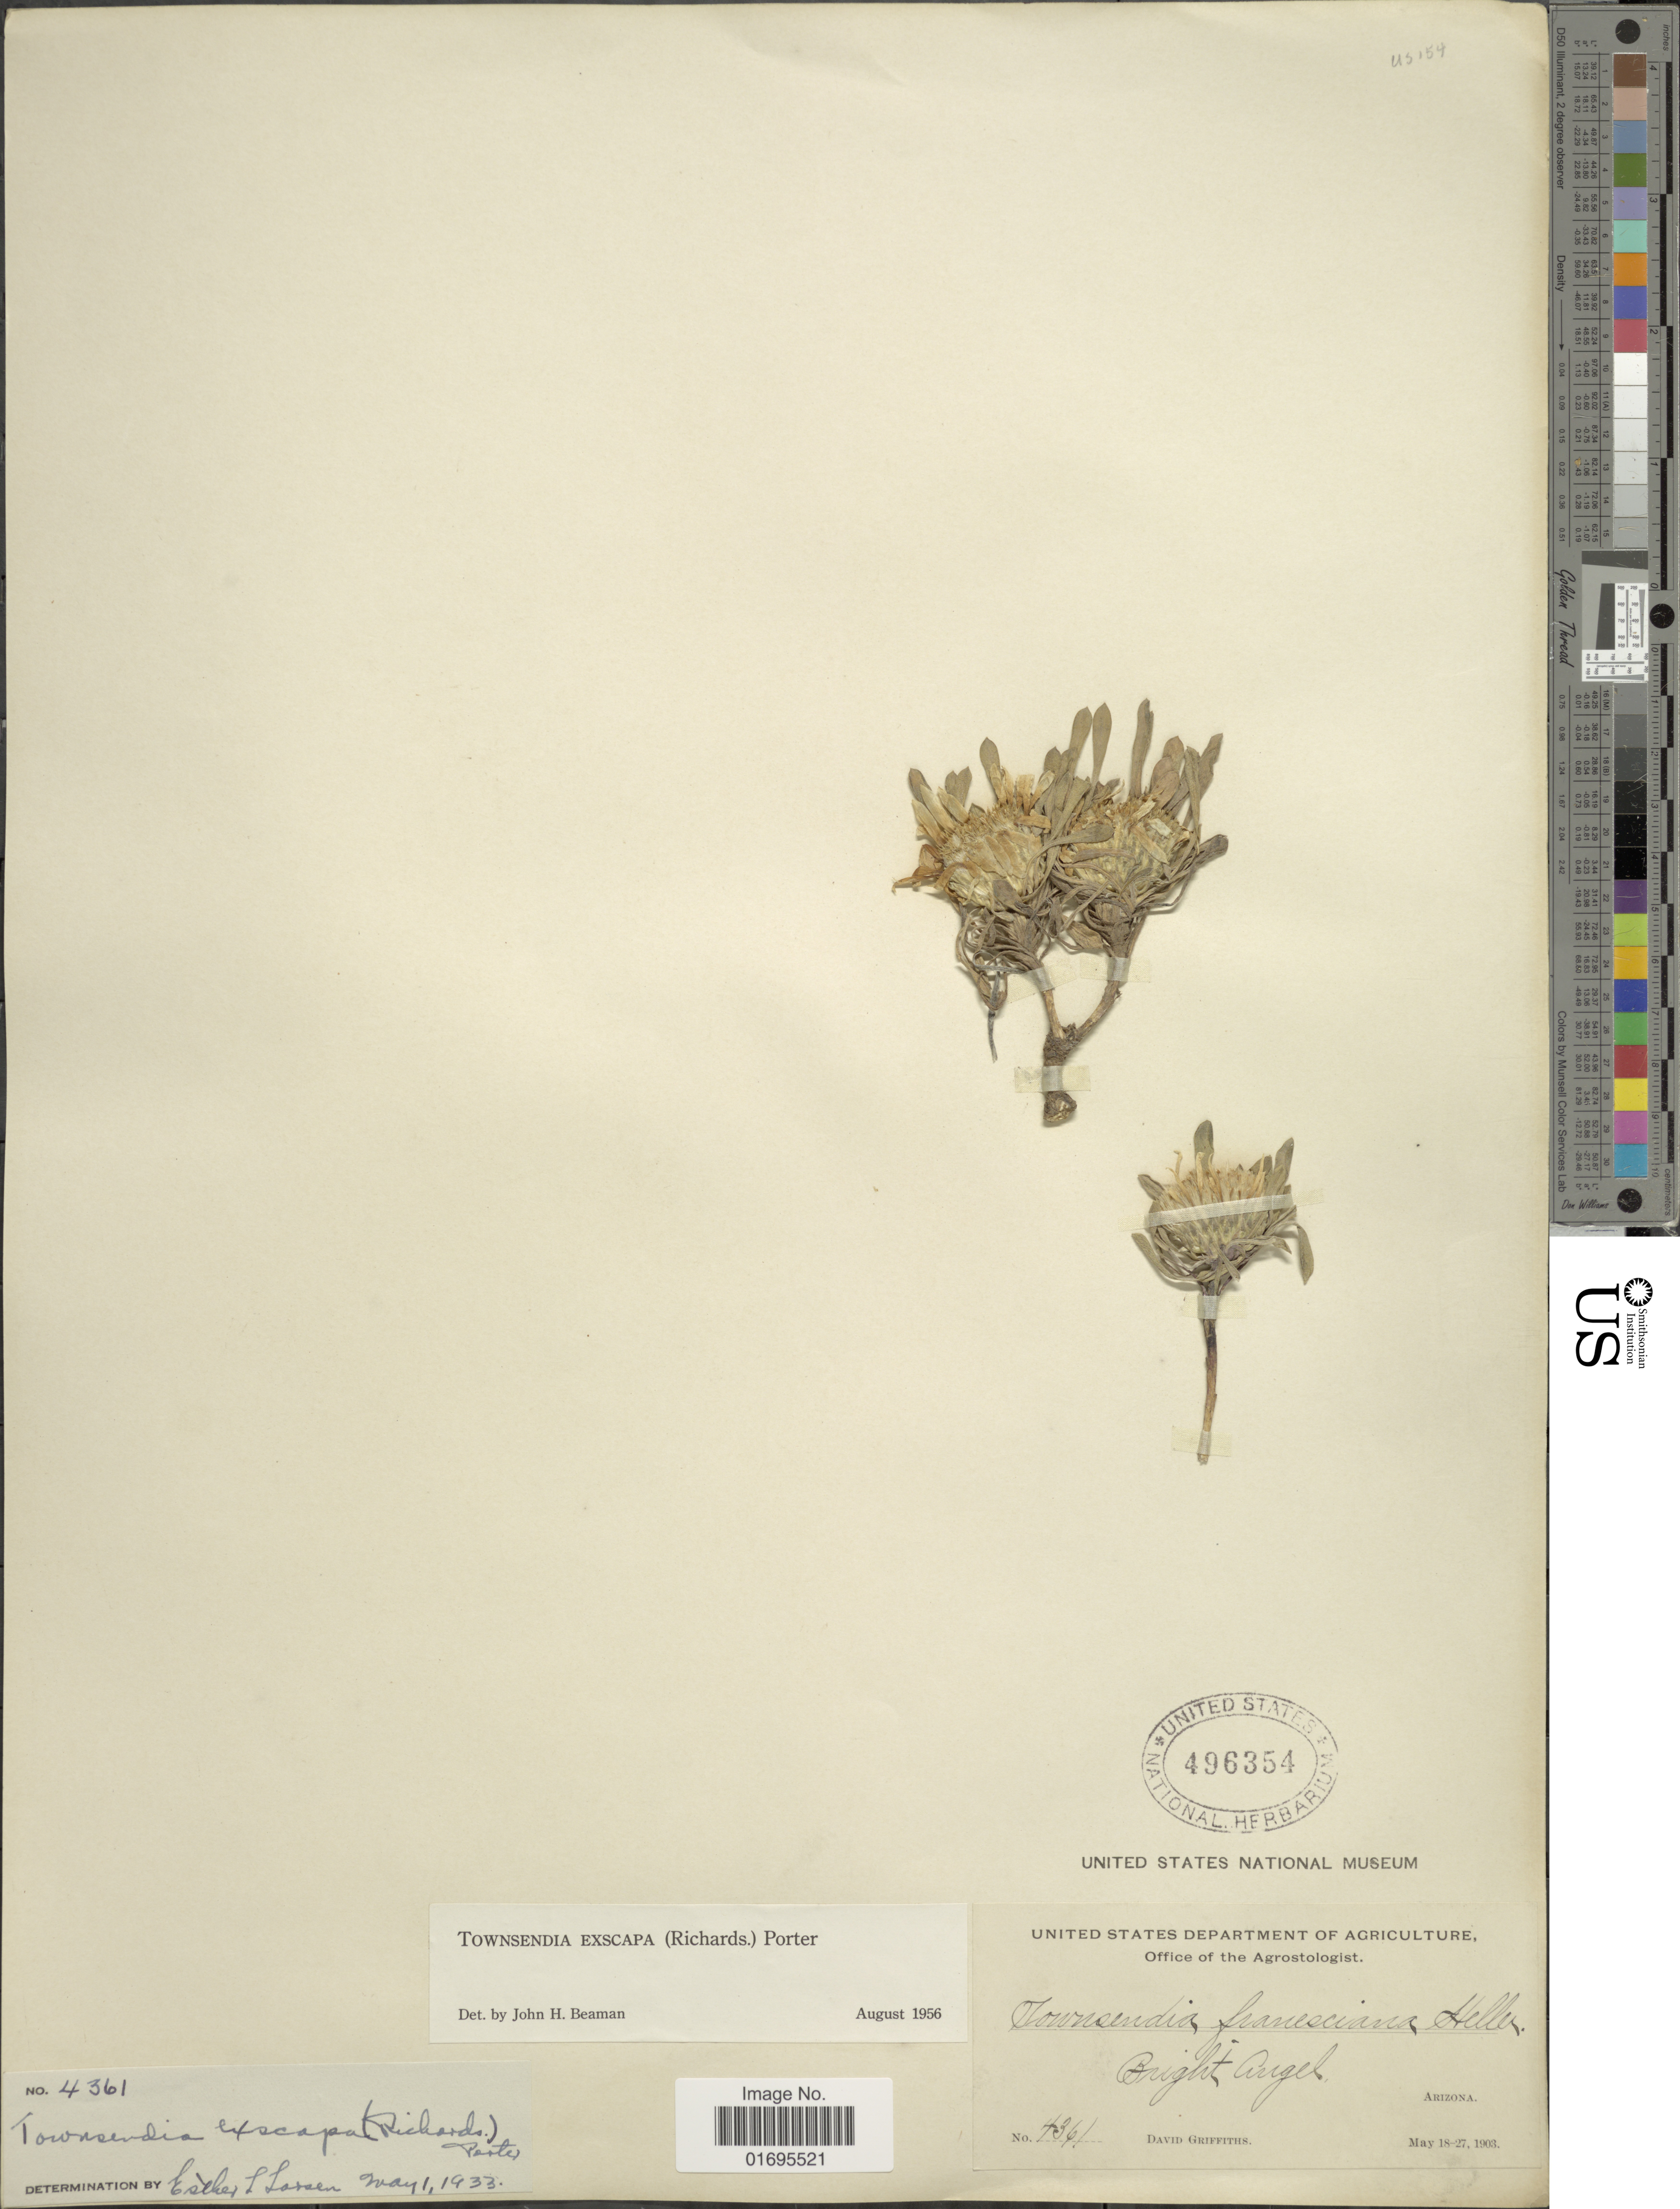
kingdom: Plantae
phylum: Tracheophyta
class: Magnoliopsida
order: Asterales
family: Asteraceae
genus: Townsendia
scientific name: Townsendia exscapa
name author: (Richardson) Porter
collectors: D. Griffiths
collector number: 4361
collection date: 1903-05-18/1903-05-27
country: United States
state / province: Arizona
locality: Bright Angel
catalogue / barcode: US 496354